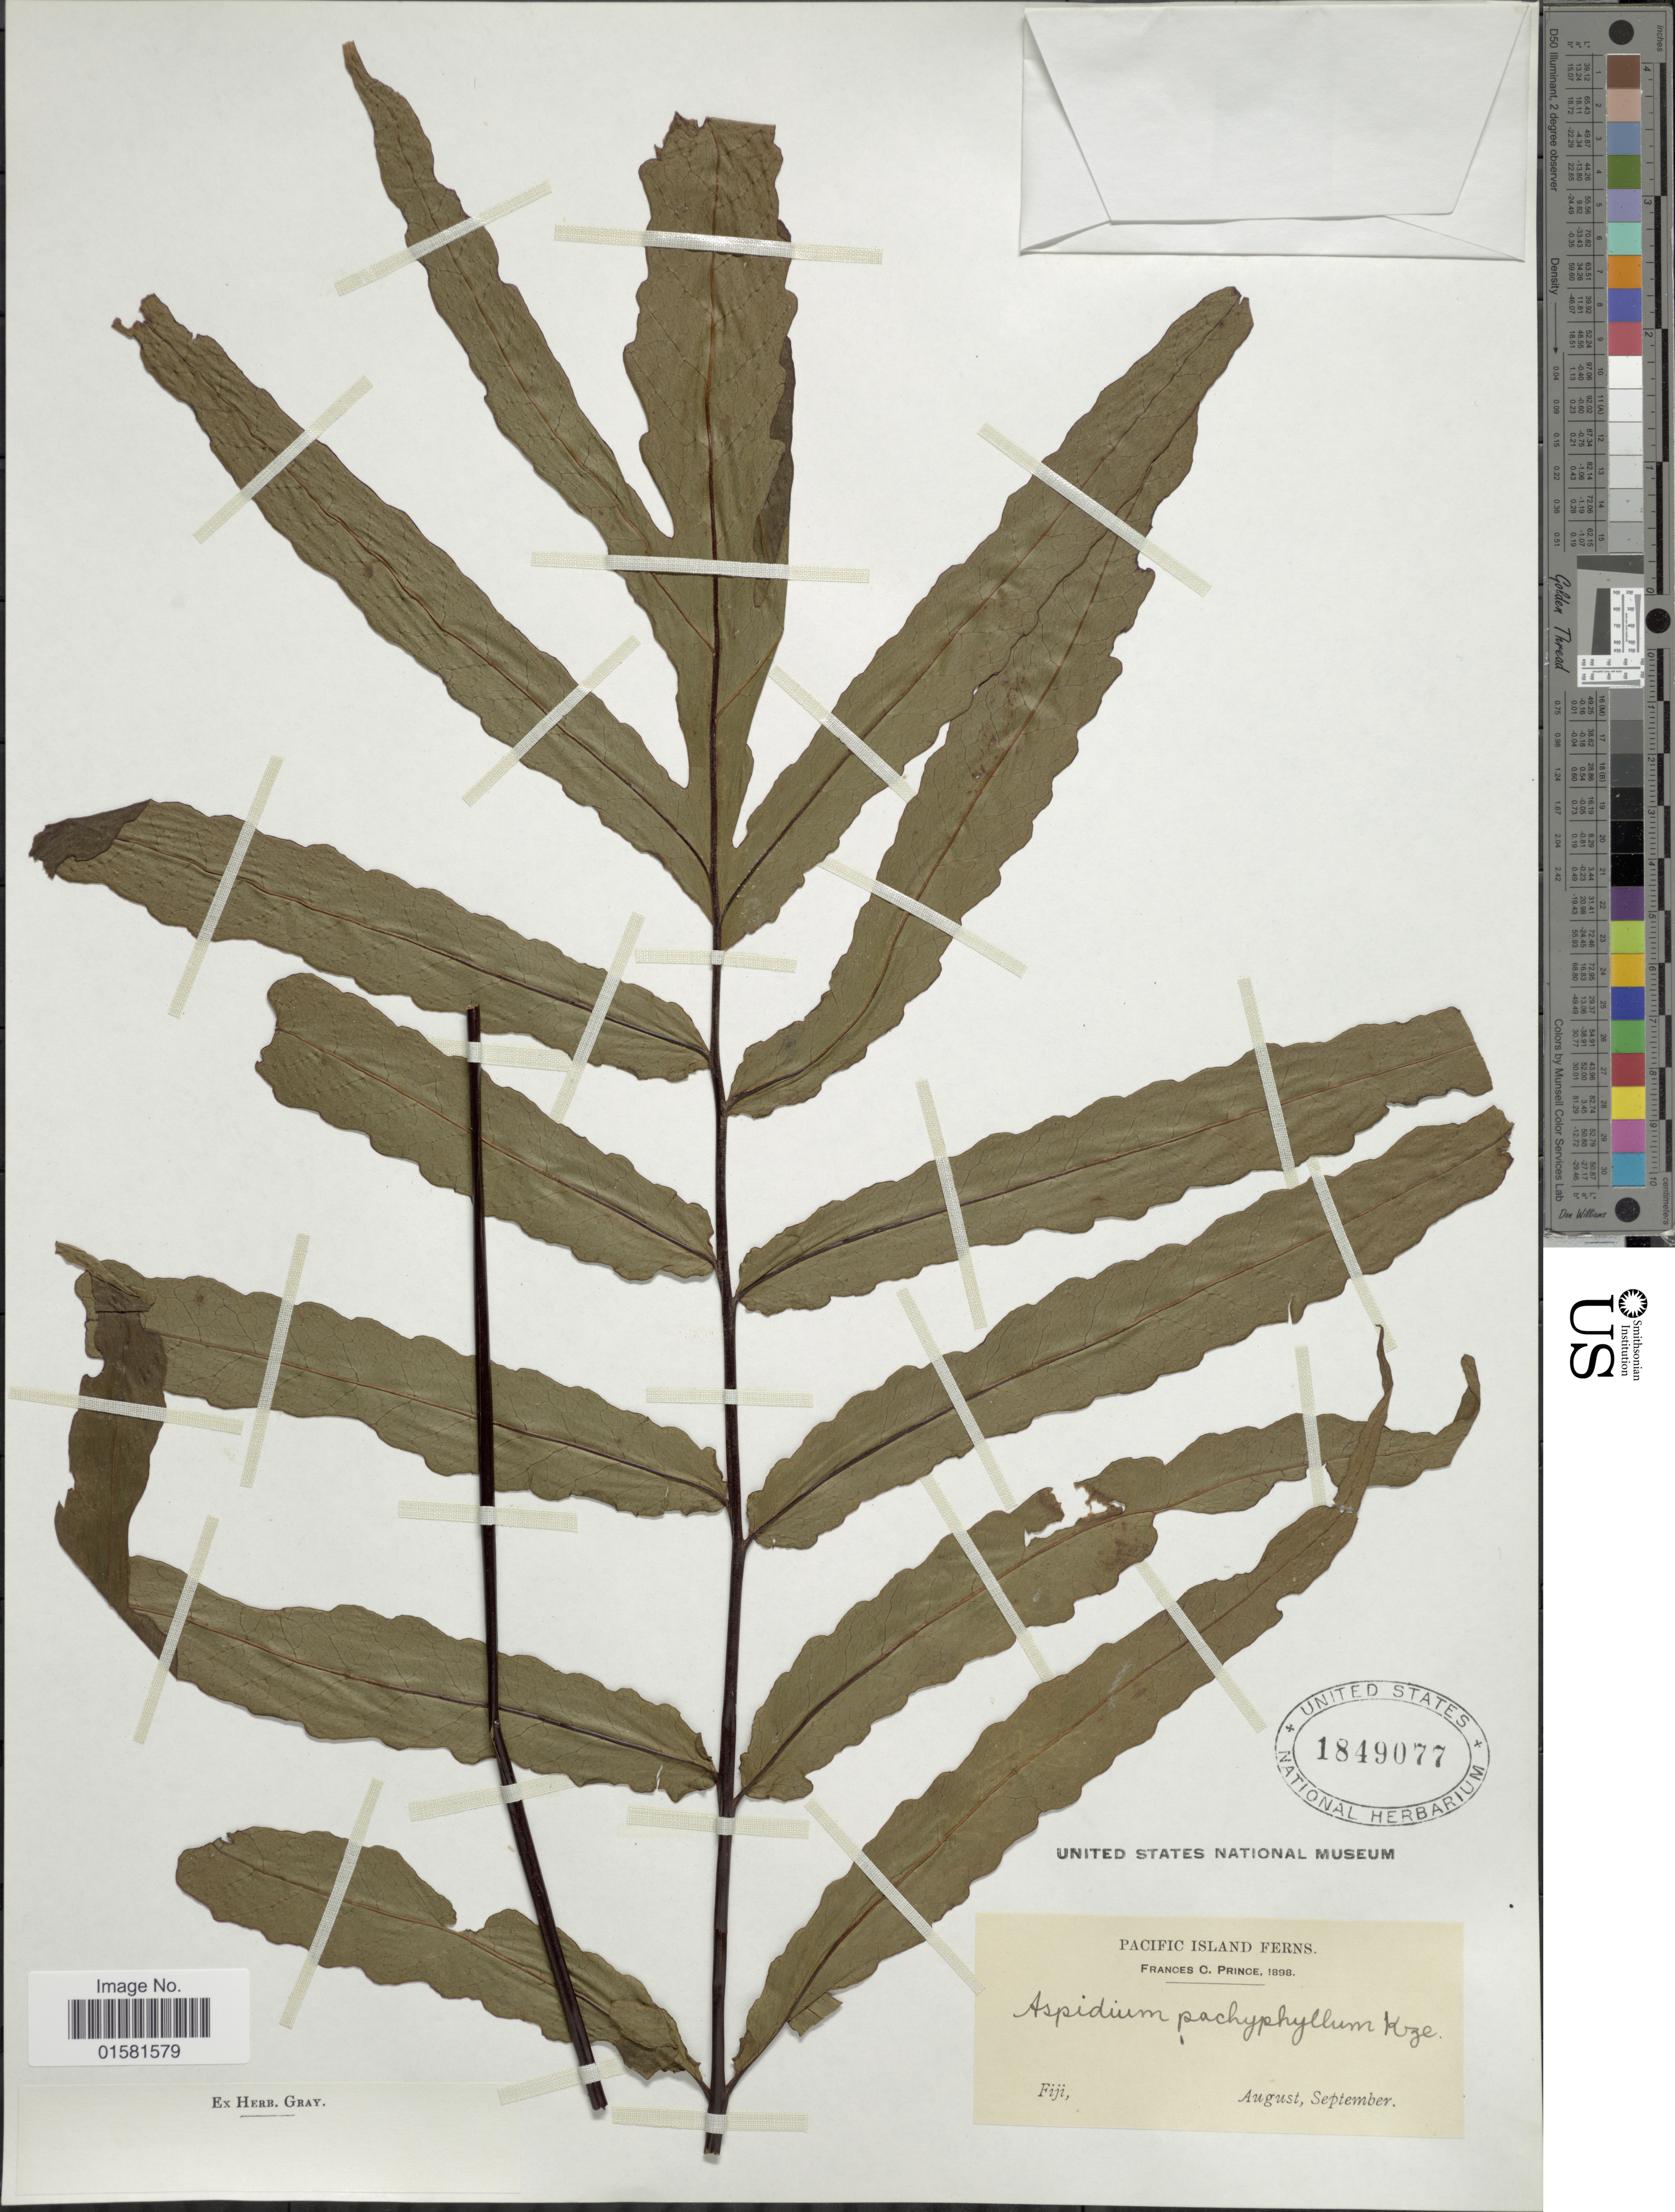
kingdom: Plantae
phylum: Tracheophyta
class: Polypodiopsida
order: Polypodiales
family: Tectariaceae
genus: Tectaria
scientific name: Tectaria sp.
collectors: F. Prince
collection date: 1898-08/1898-09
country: Fiji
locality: Pacific Island, Fiji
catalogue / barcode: US 1849077